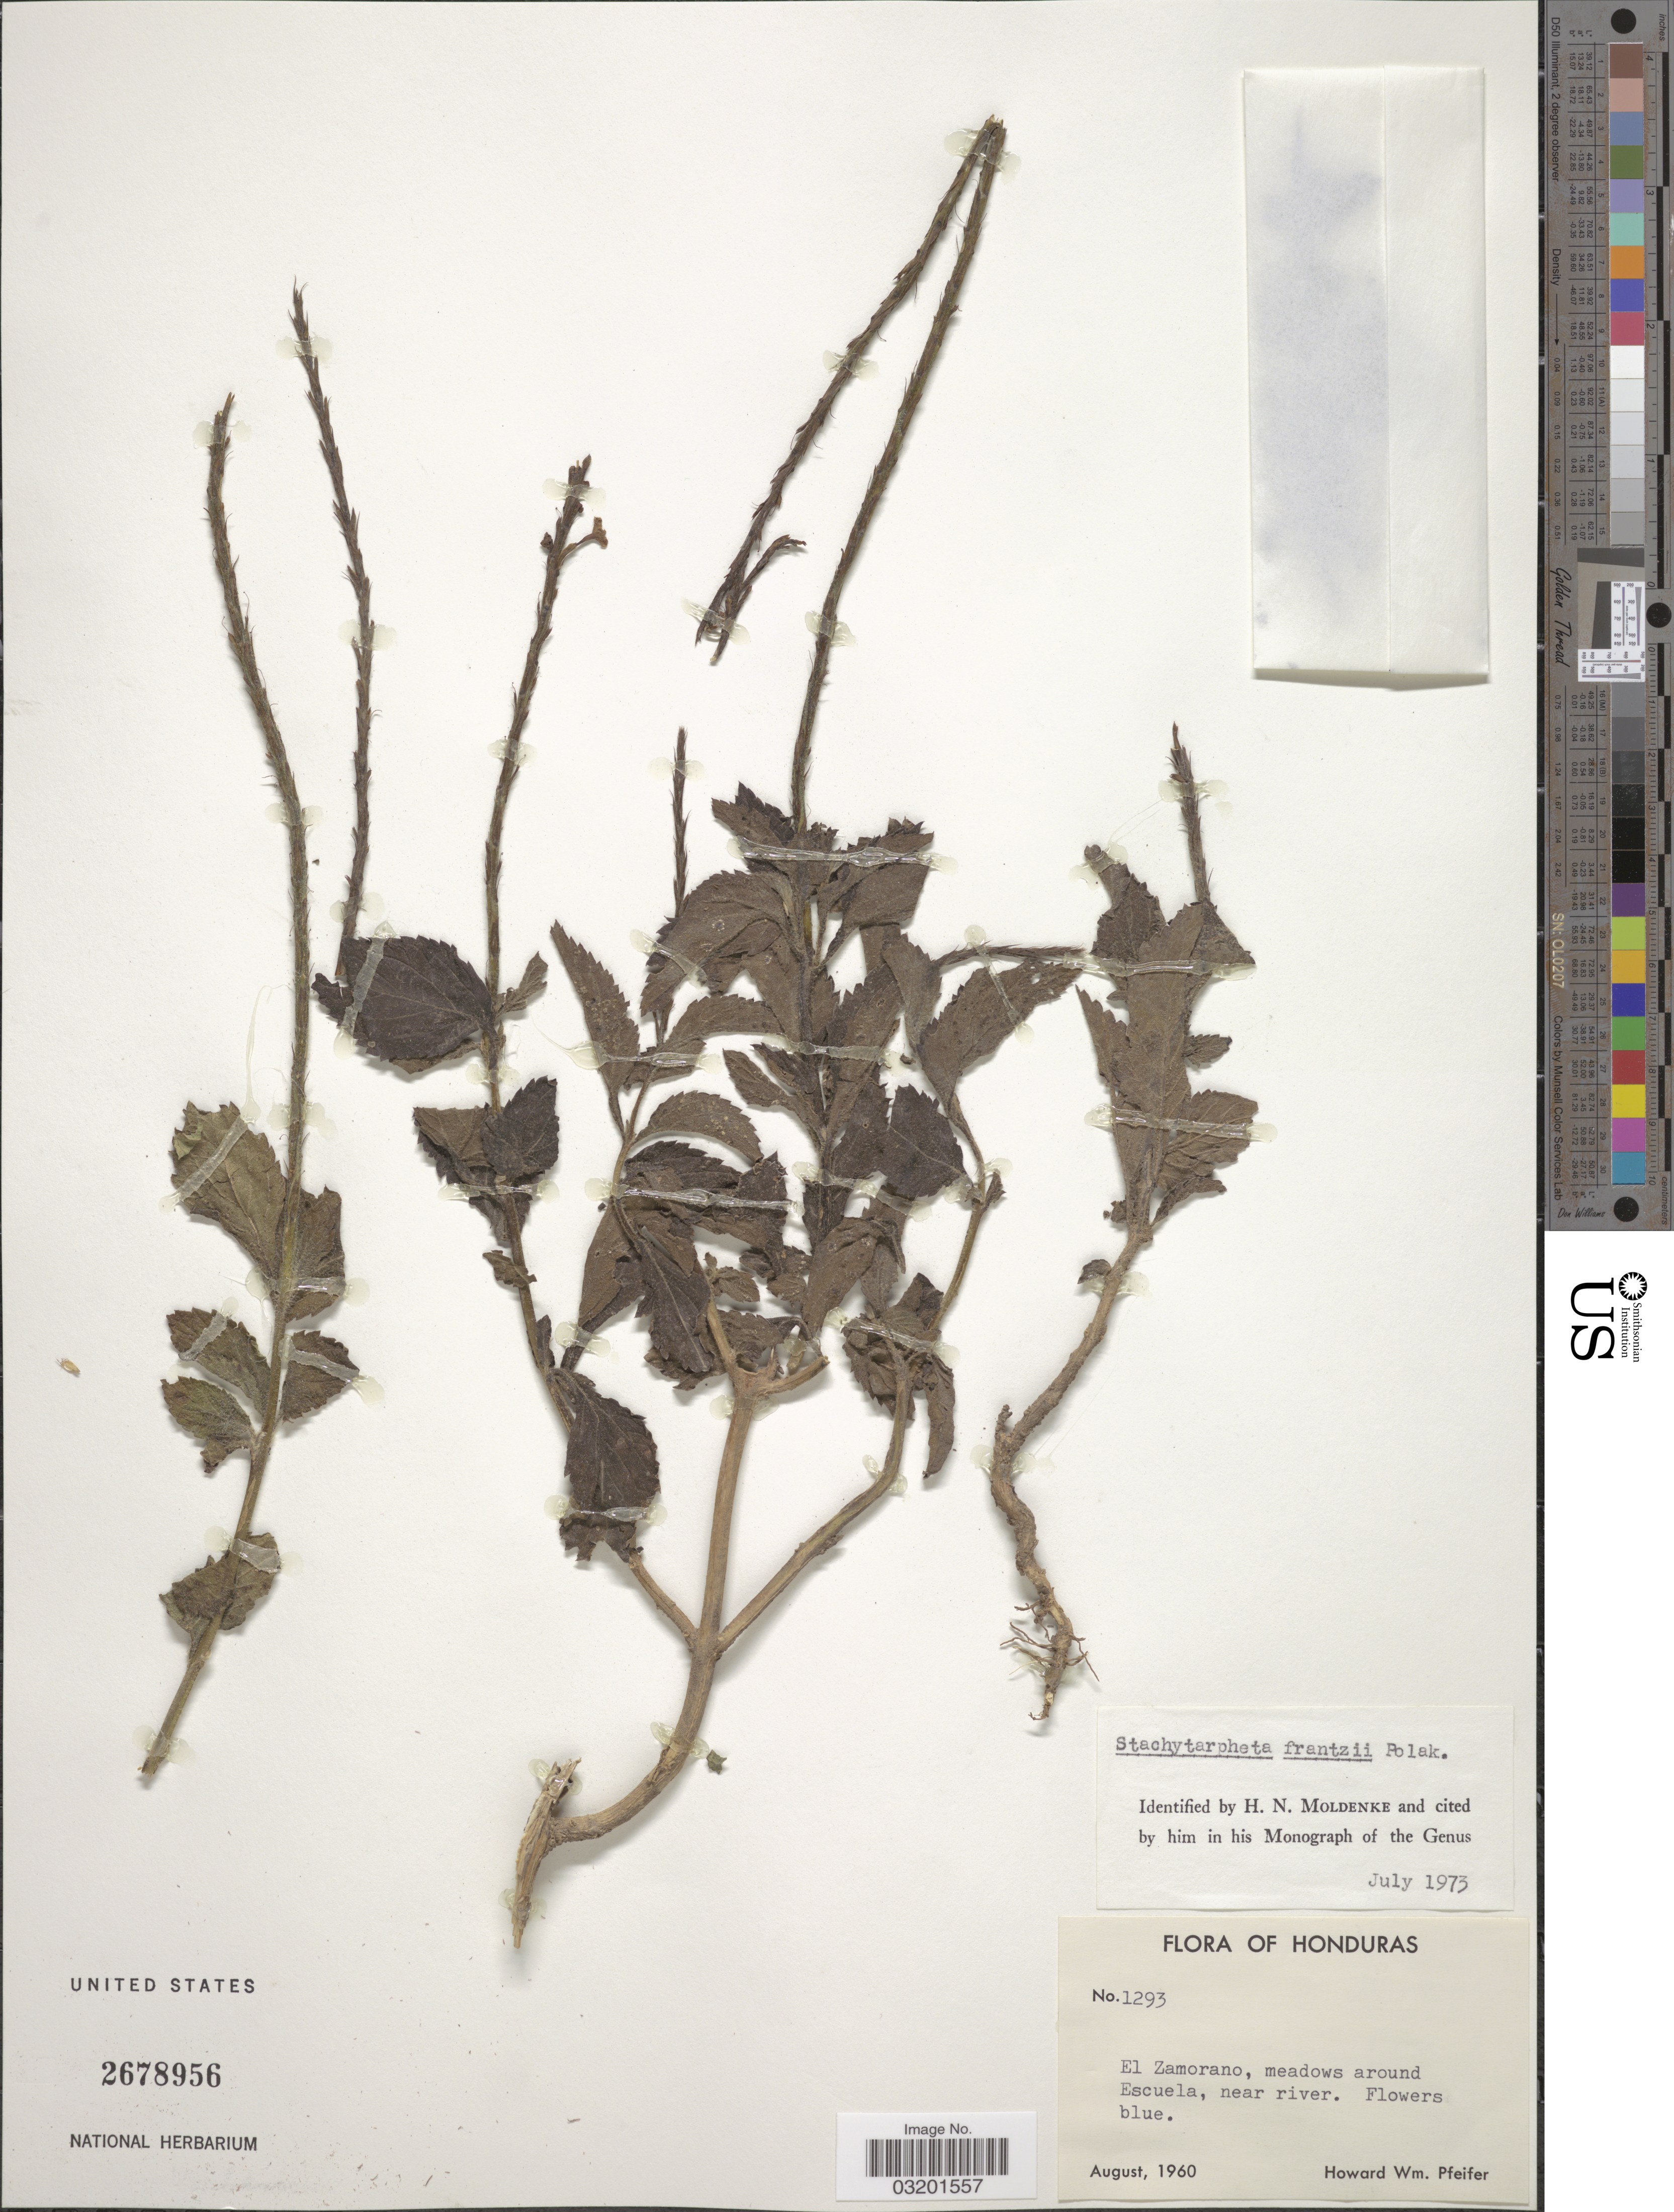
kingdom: Plantae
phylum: Tracheophyta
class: Magnoliopsida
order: Lamiales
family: Verbenaceae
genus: Stachytarpheta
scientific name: Stachytarpheta frantzii var. frantzii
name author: Pol.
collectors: H. W. Pfeifer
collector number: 1293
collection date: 1960-08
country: Honduras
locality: El Zamorano, meadows around Escuela, near river.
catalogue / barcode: US 2678956